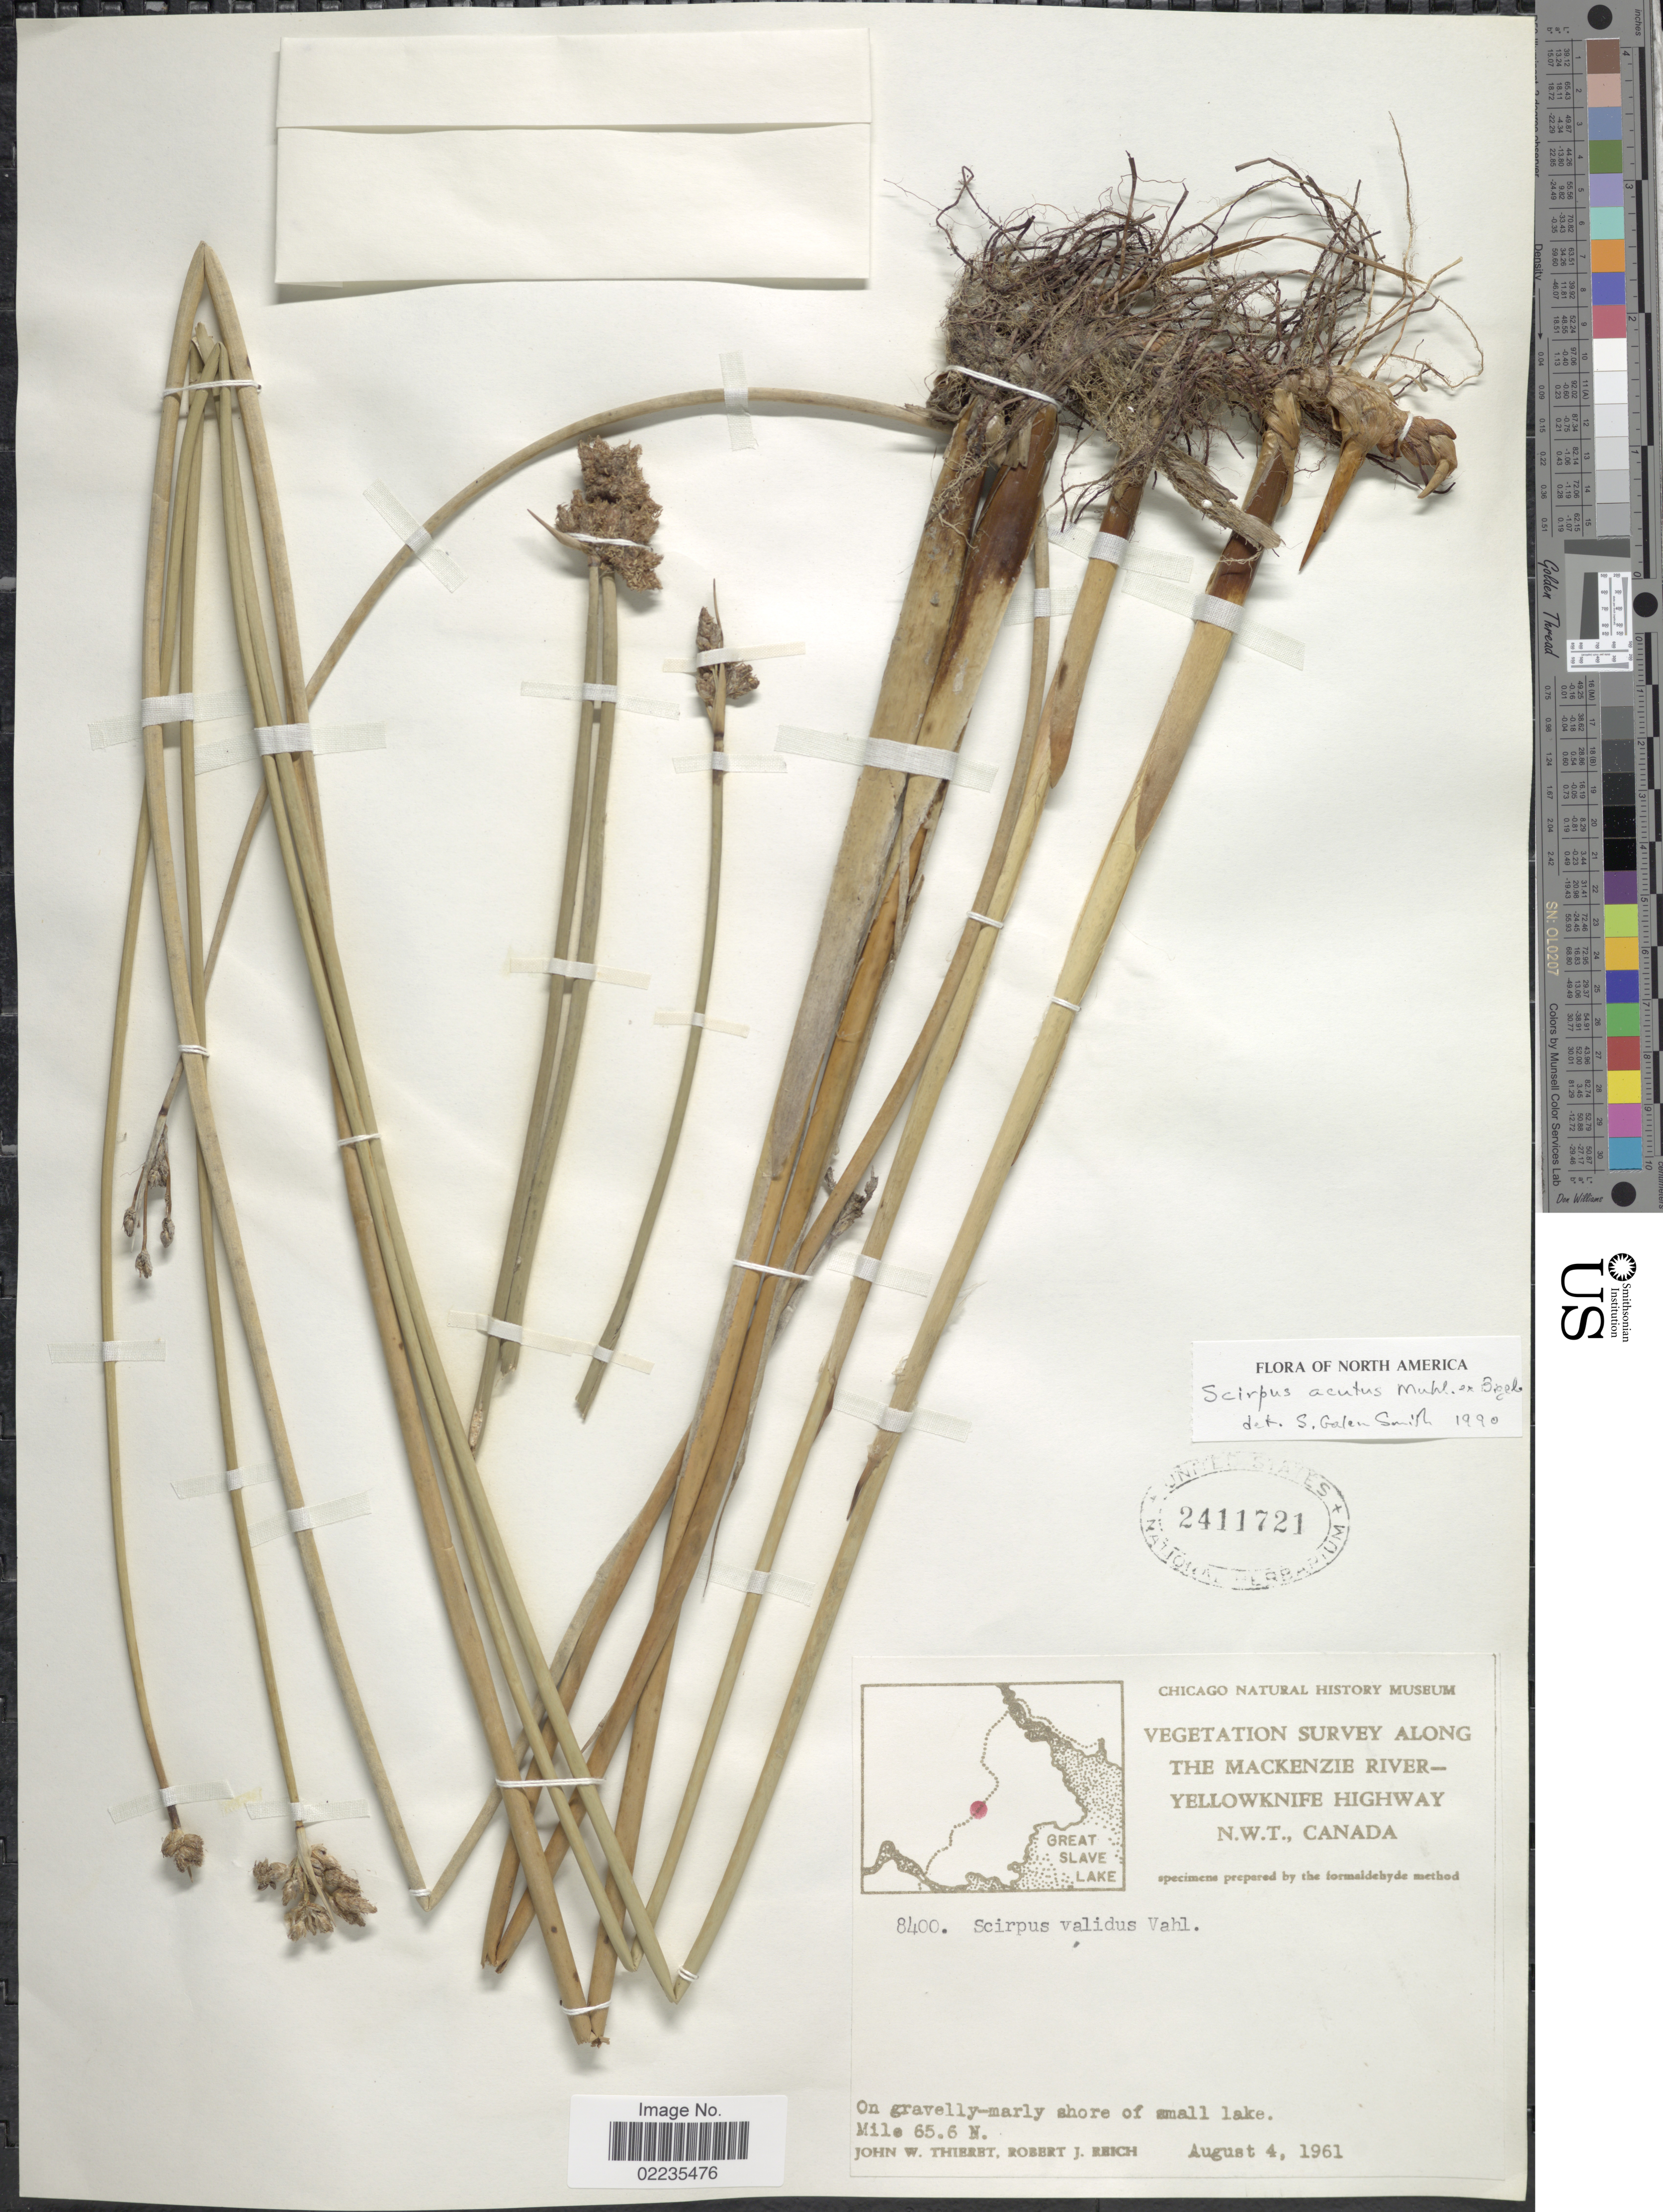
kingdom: Plantae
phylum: Tracheophyta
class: Liliopsida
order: Poales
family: Cyperaceae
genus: Schoenoplectus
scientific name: Schoenoplectus acutus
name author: (Muhl. ex Bigelow) Á. Löve & D. Löve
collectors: J. W. Thieret & R. Reich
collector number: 8400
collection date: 1961-08-04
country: Canada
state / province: Northwest Territories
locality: Vegetation Survey along The Mackenzie River Yellowknife Highway, Mile 65.6 N.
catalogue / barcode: US 2411721